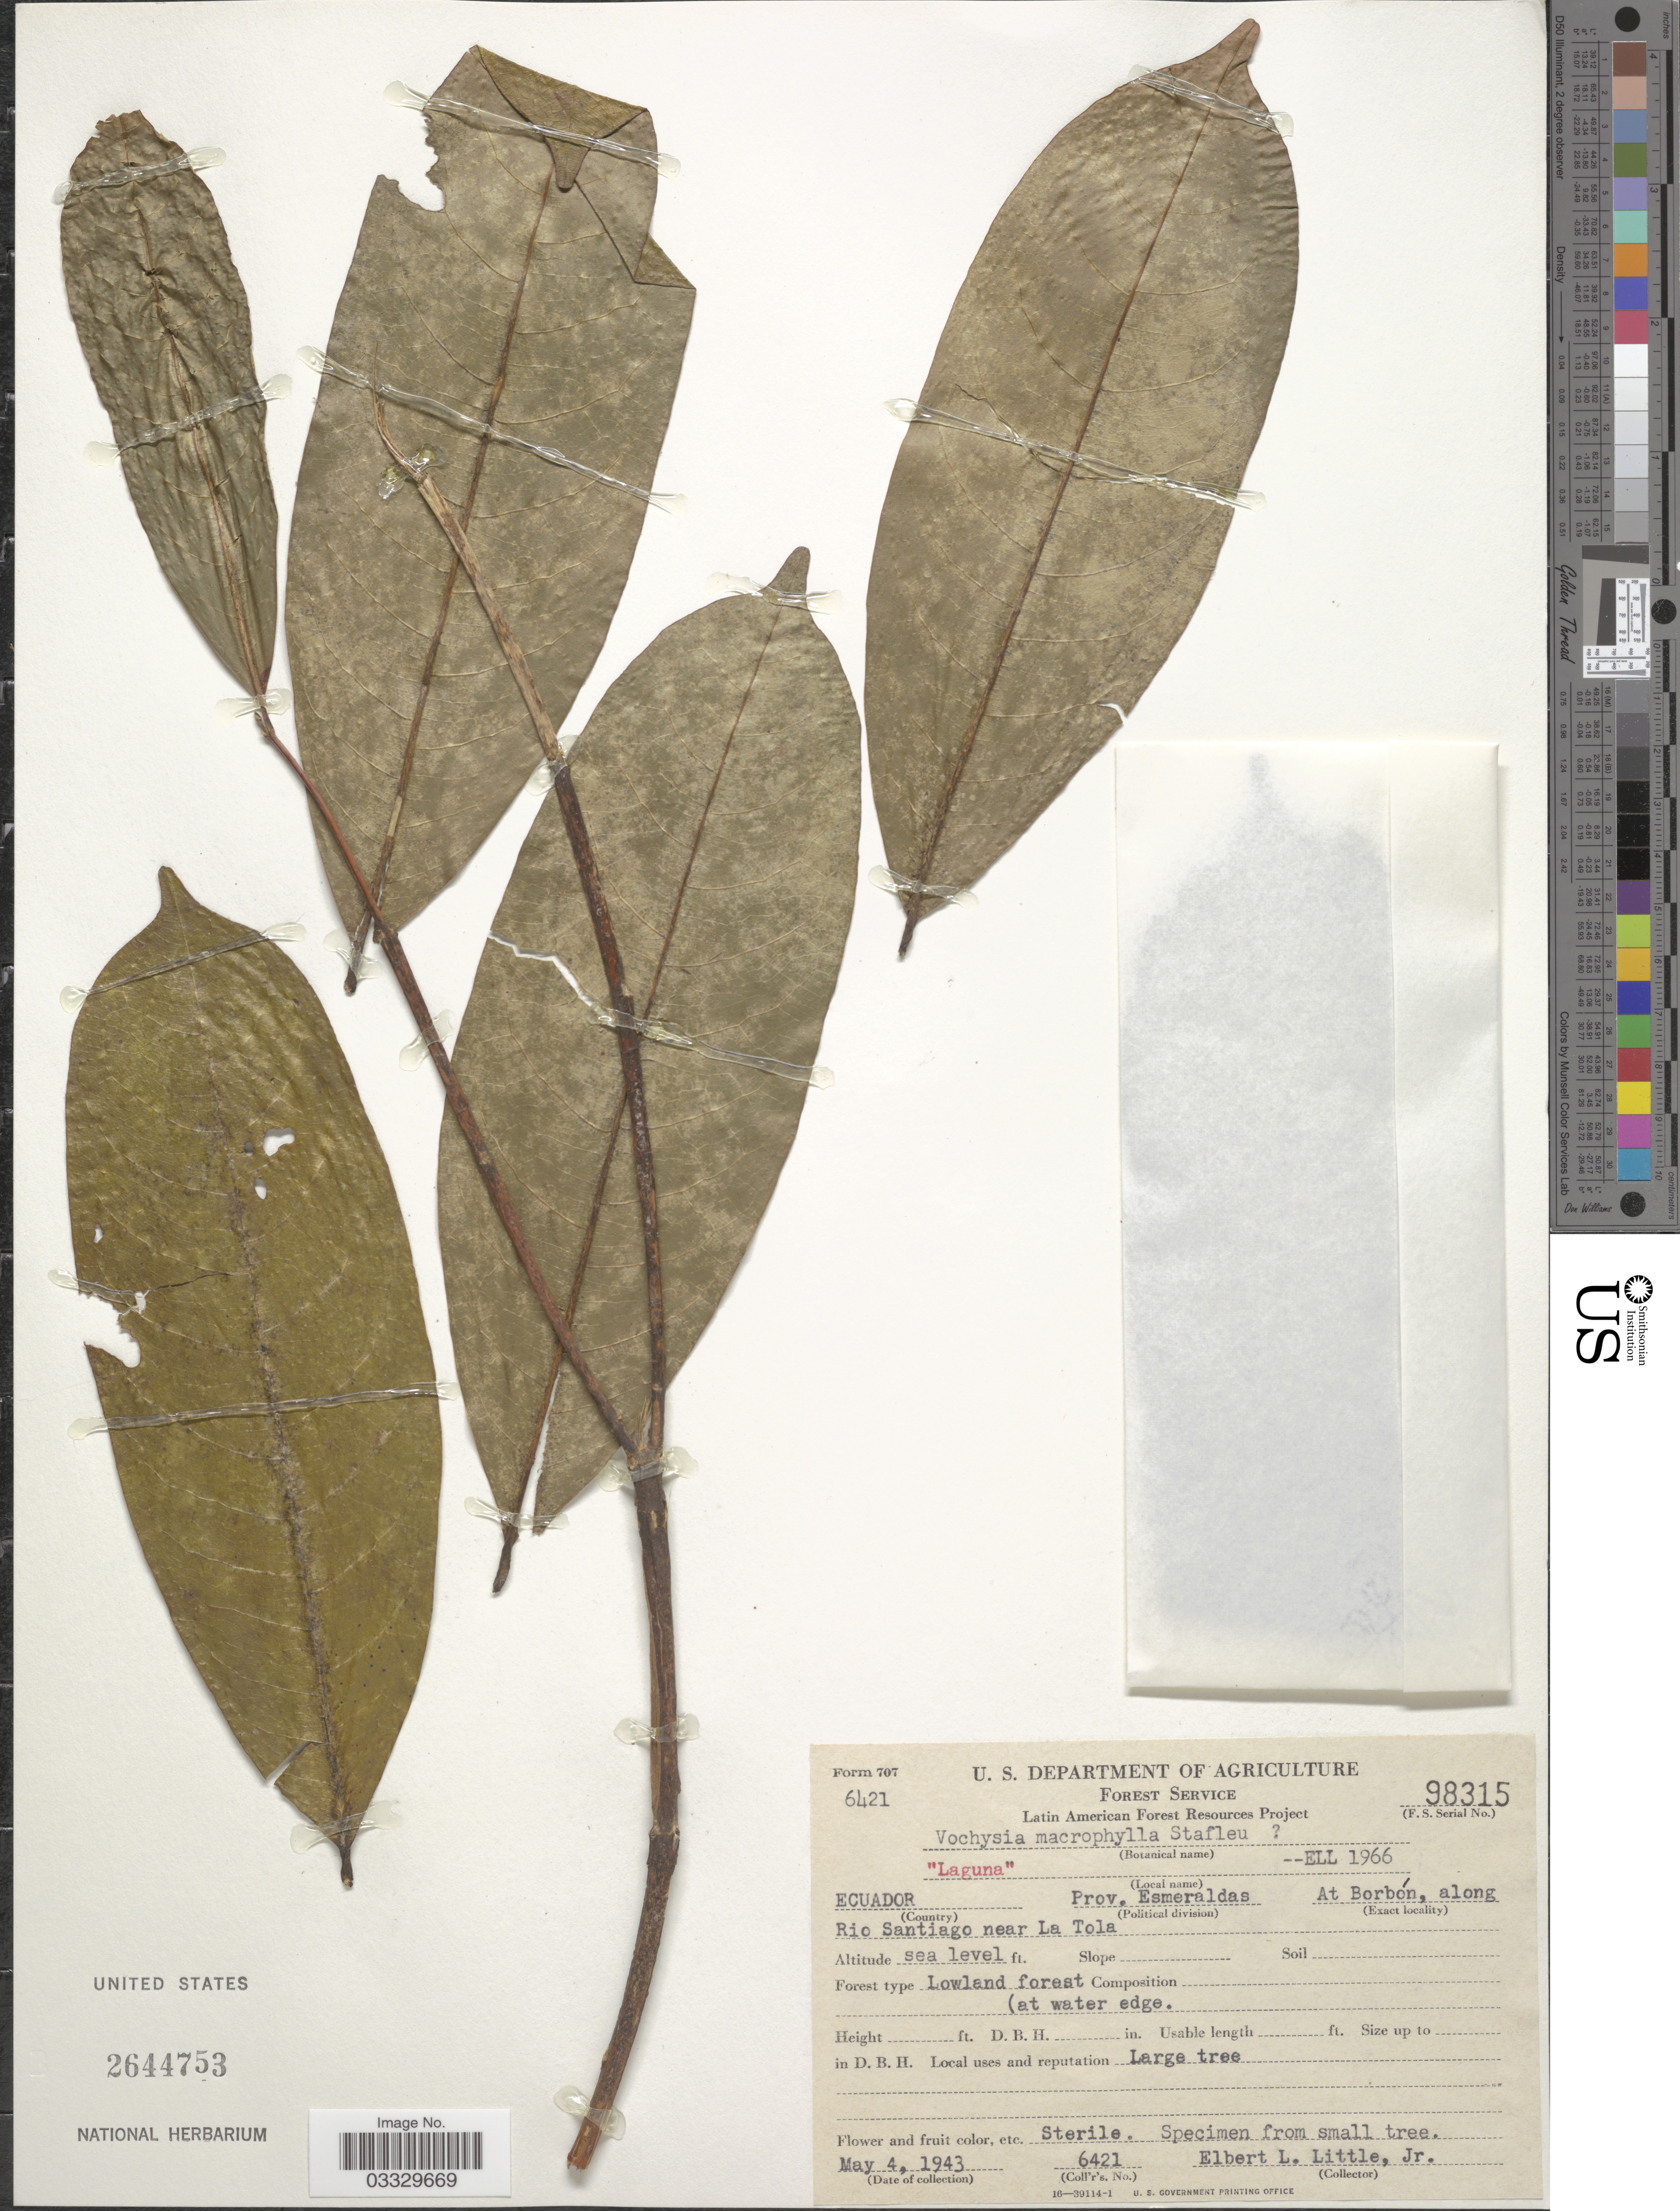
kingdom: Plantae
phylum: Tracheophyta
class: Magnoliopsida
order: Myrtales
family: Vochysiaceae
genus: Vochysia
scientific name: Vochysia macrophylla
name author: Stafleu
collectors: E. L. Little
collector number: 6421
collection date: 1943-05-04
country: Ecuador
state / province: Esmeraldas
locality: At Borbón, along Rio Santiago near La Tola.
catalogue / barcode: US 2644753